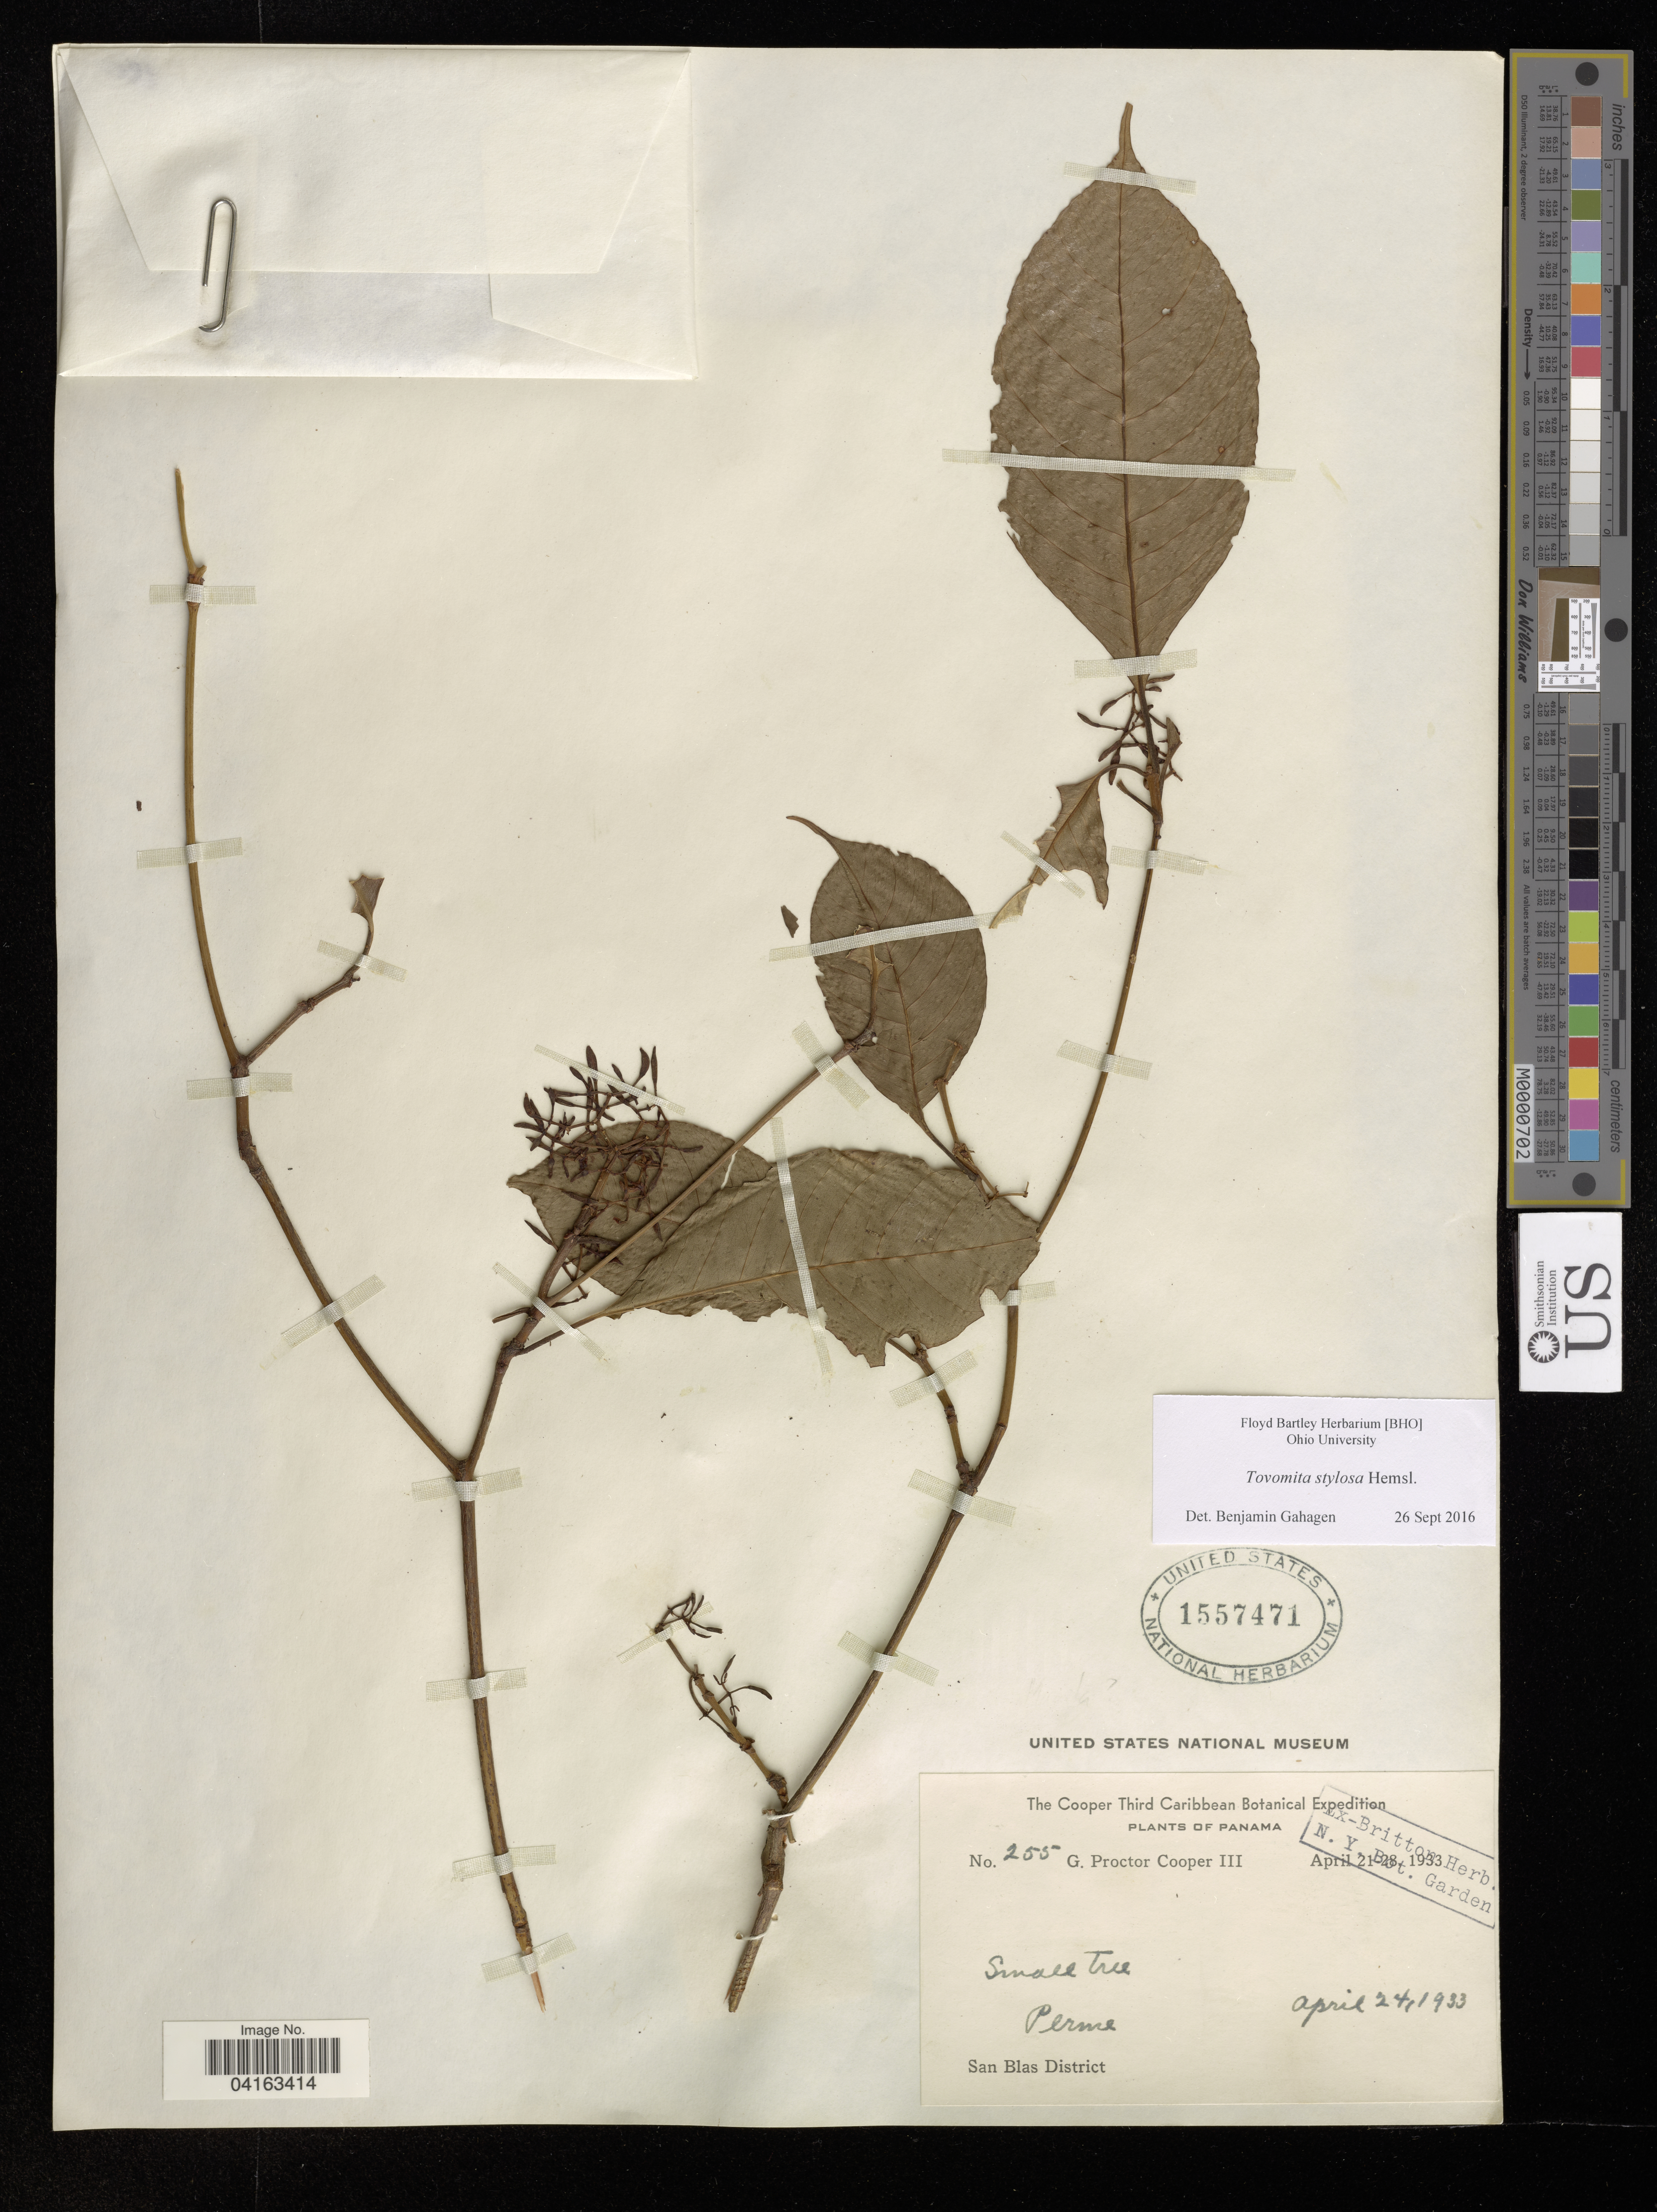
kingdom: Plantae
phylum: Tracheophyta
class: Magnoliopsida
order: Malpighiales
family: Clusiaceae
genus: Tovomita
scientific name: Tovomita stylosa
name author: Hemsl.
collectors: L. Proctor Cooper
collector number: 255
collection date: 1933-04-21/1933-04-28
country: Panama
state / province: Panamá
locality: The Cooper Third Caribbean Botanical. San Blas District.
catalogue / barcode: US 1557471